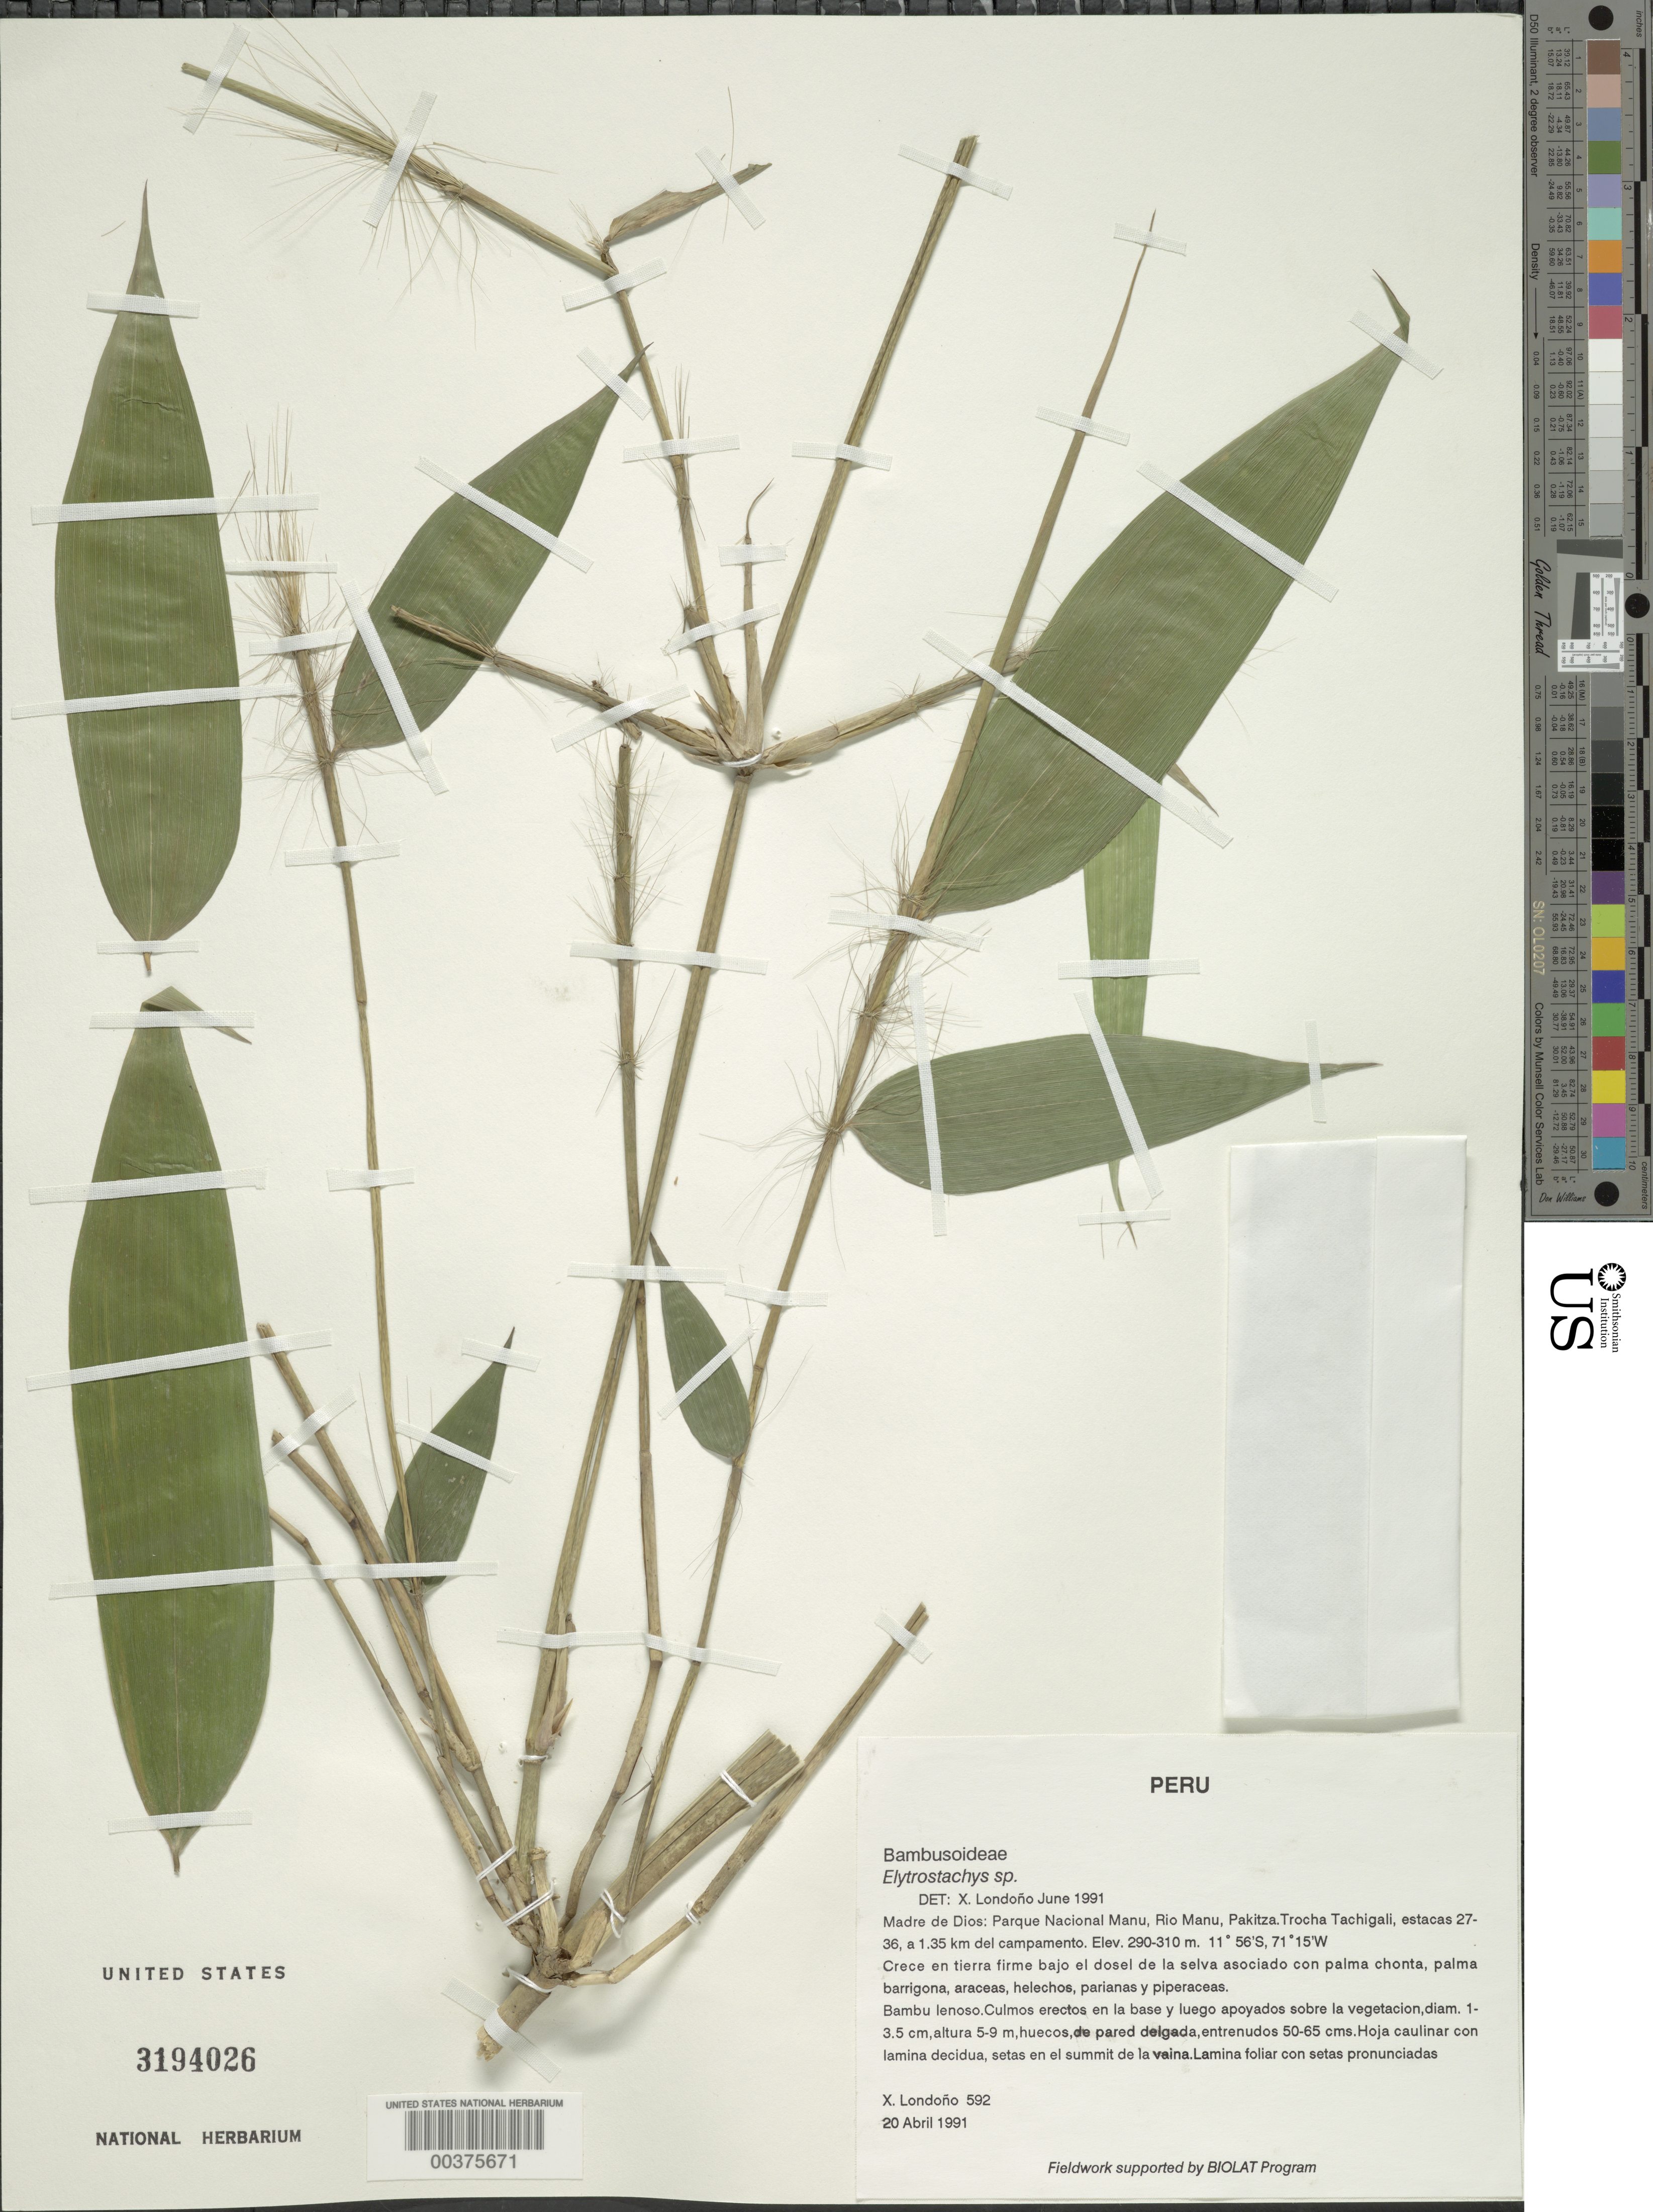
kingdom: Plantae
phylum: Tracheophyta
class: Liliopsida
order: Poales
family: Poaceae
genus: Elytrostachys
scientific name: Elytrostachys sp.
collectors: X. Londoño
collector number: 592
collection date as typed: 20 Apr 1991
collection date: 1991-04-20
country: Peru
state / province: Madre de Dios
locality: Parque nacional manu, rio manu, pakitza. trocha tachigali, estacas 27-36, a 1.35 km de campamento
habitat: Crece en tierra firme bajo el dosel de la selva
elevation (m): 290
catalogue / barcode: US 3194026